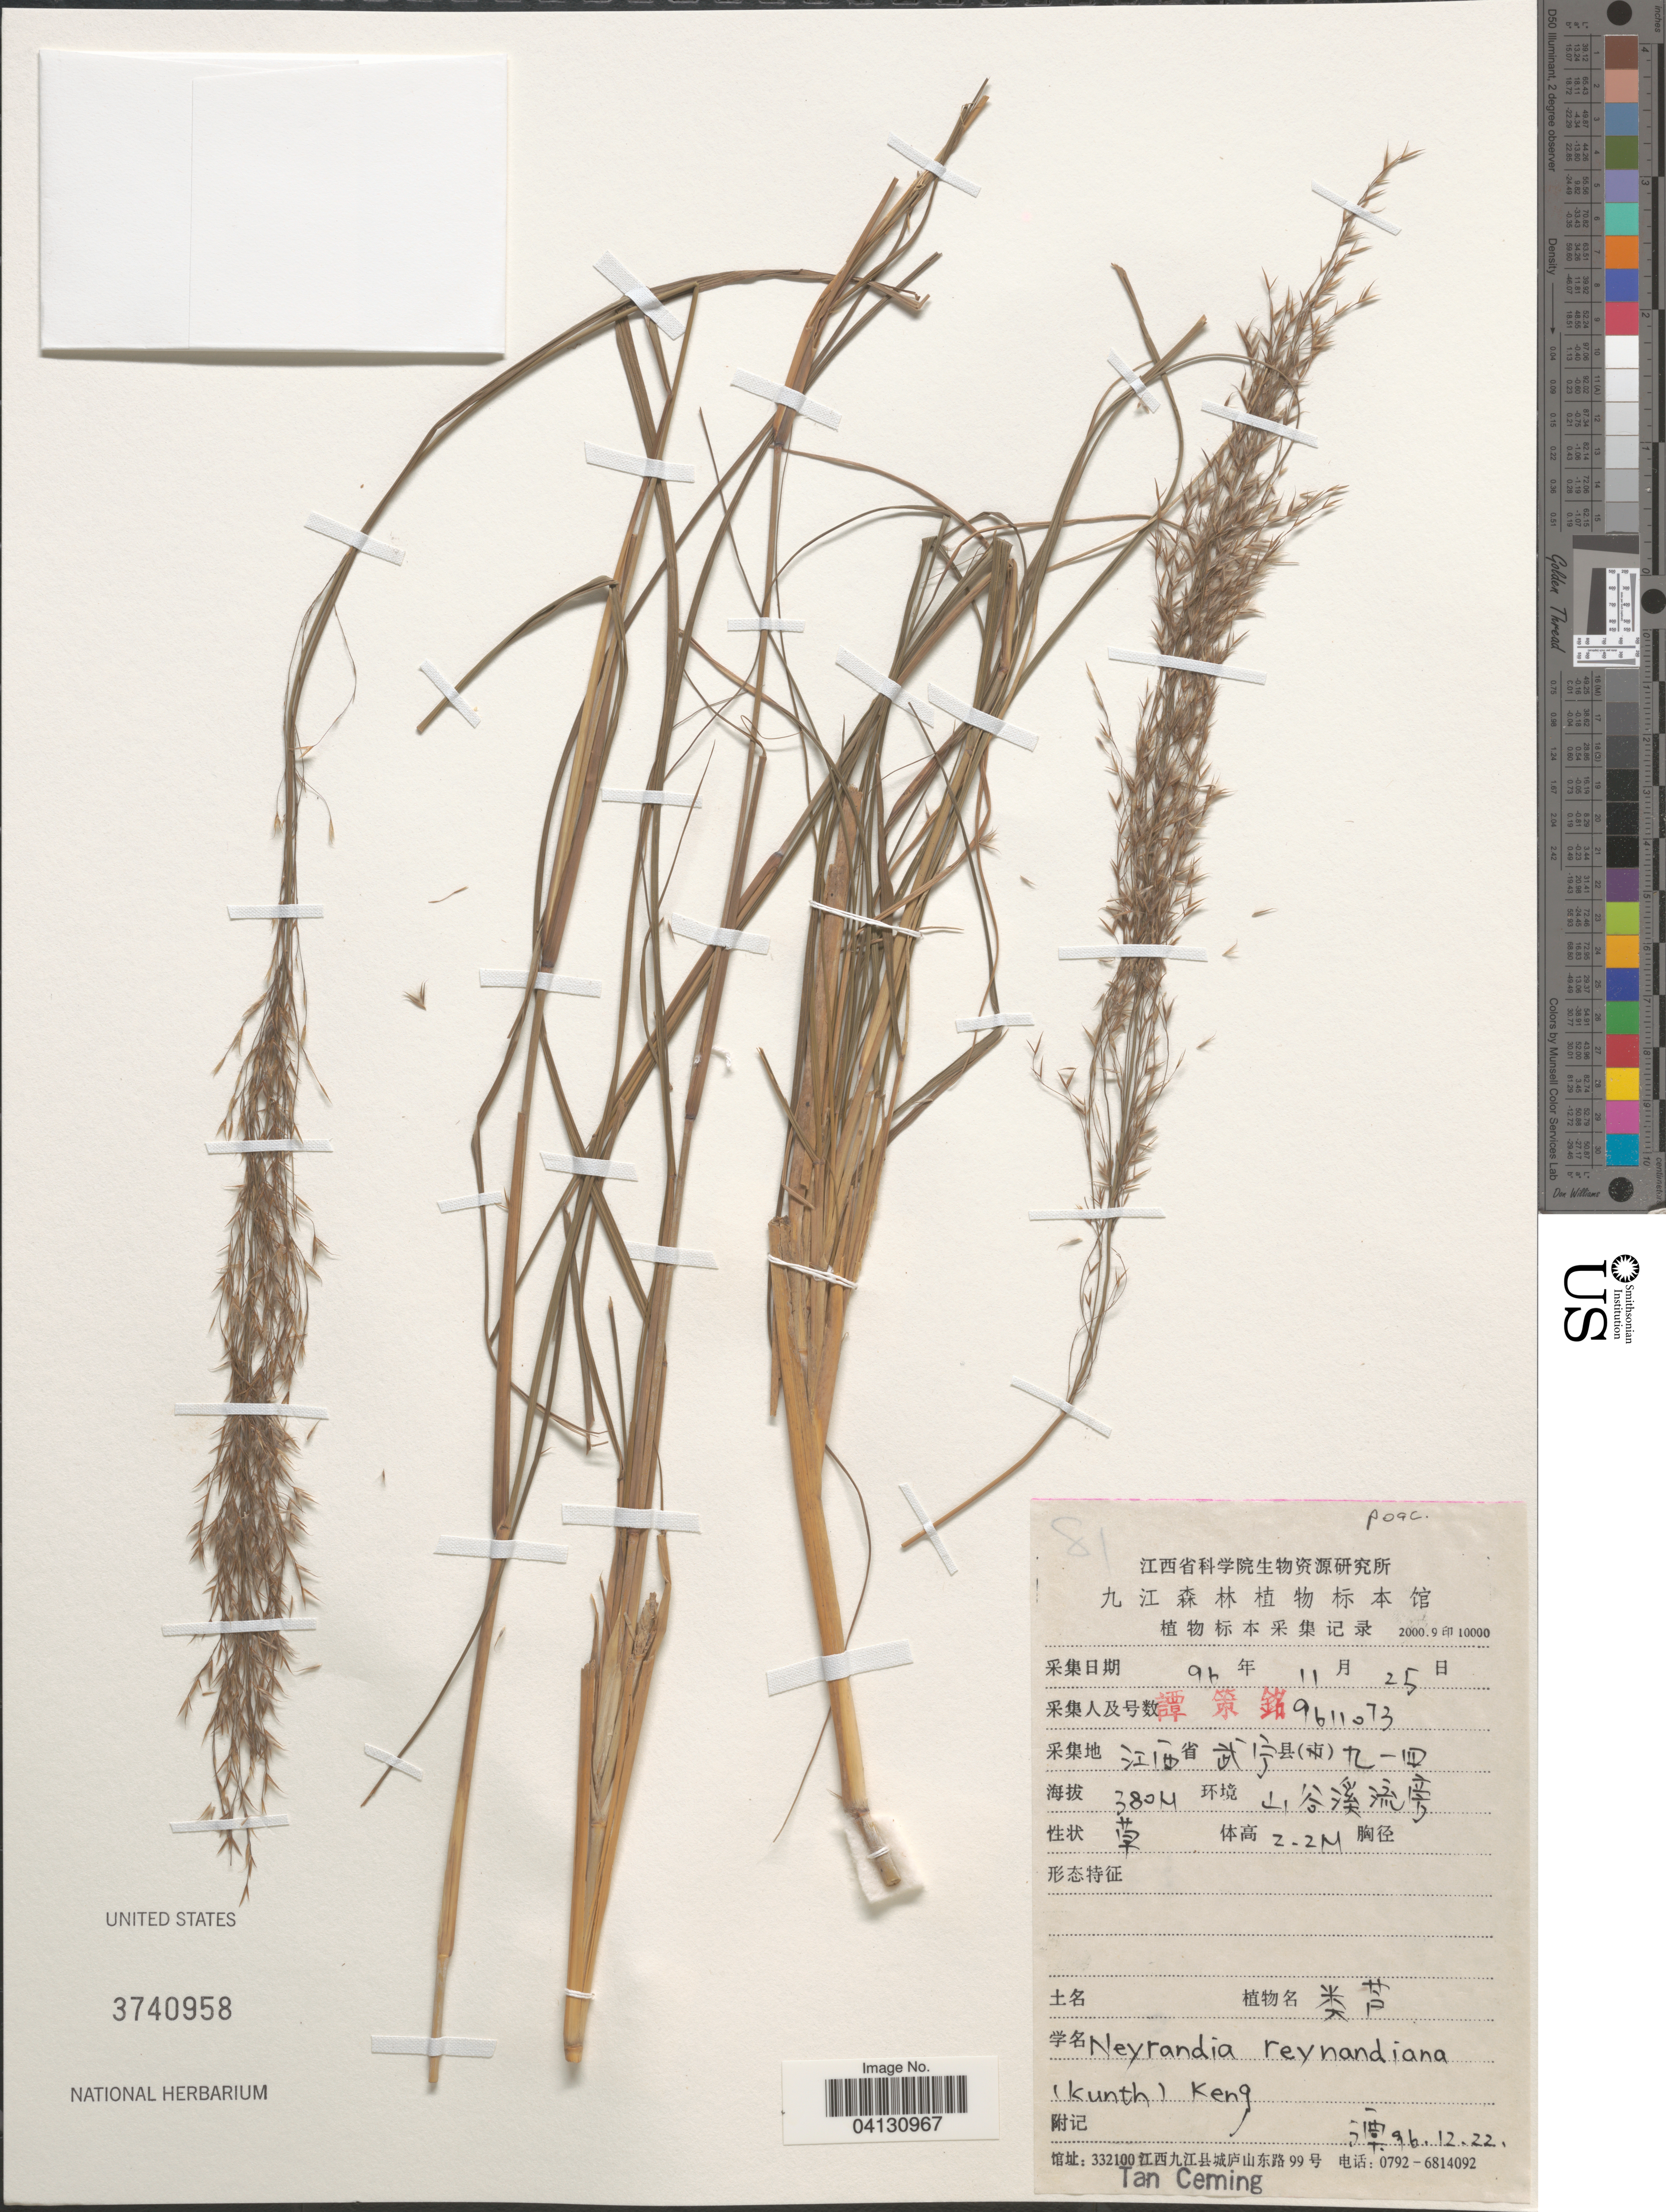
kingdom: Plantae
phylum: Tracheophyta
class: Liliopsida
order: Poales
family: Poaceae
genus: Neyraudia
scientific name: Neyraudia reynaudiana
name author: (Kunth) Keng ex Hitchc.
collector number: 9611073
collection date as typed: Transcribed d/m/y: 25/11/97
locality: X. Tan Ceming.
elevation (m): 380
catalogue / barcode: US 3740958